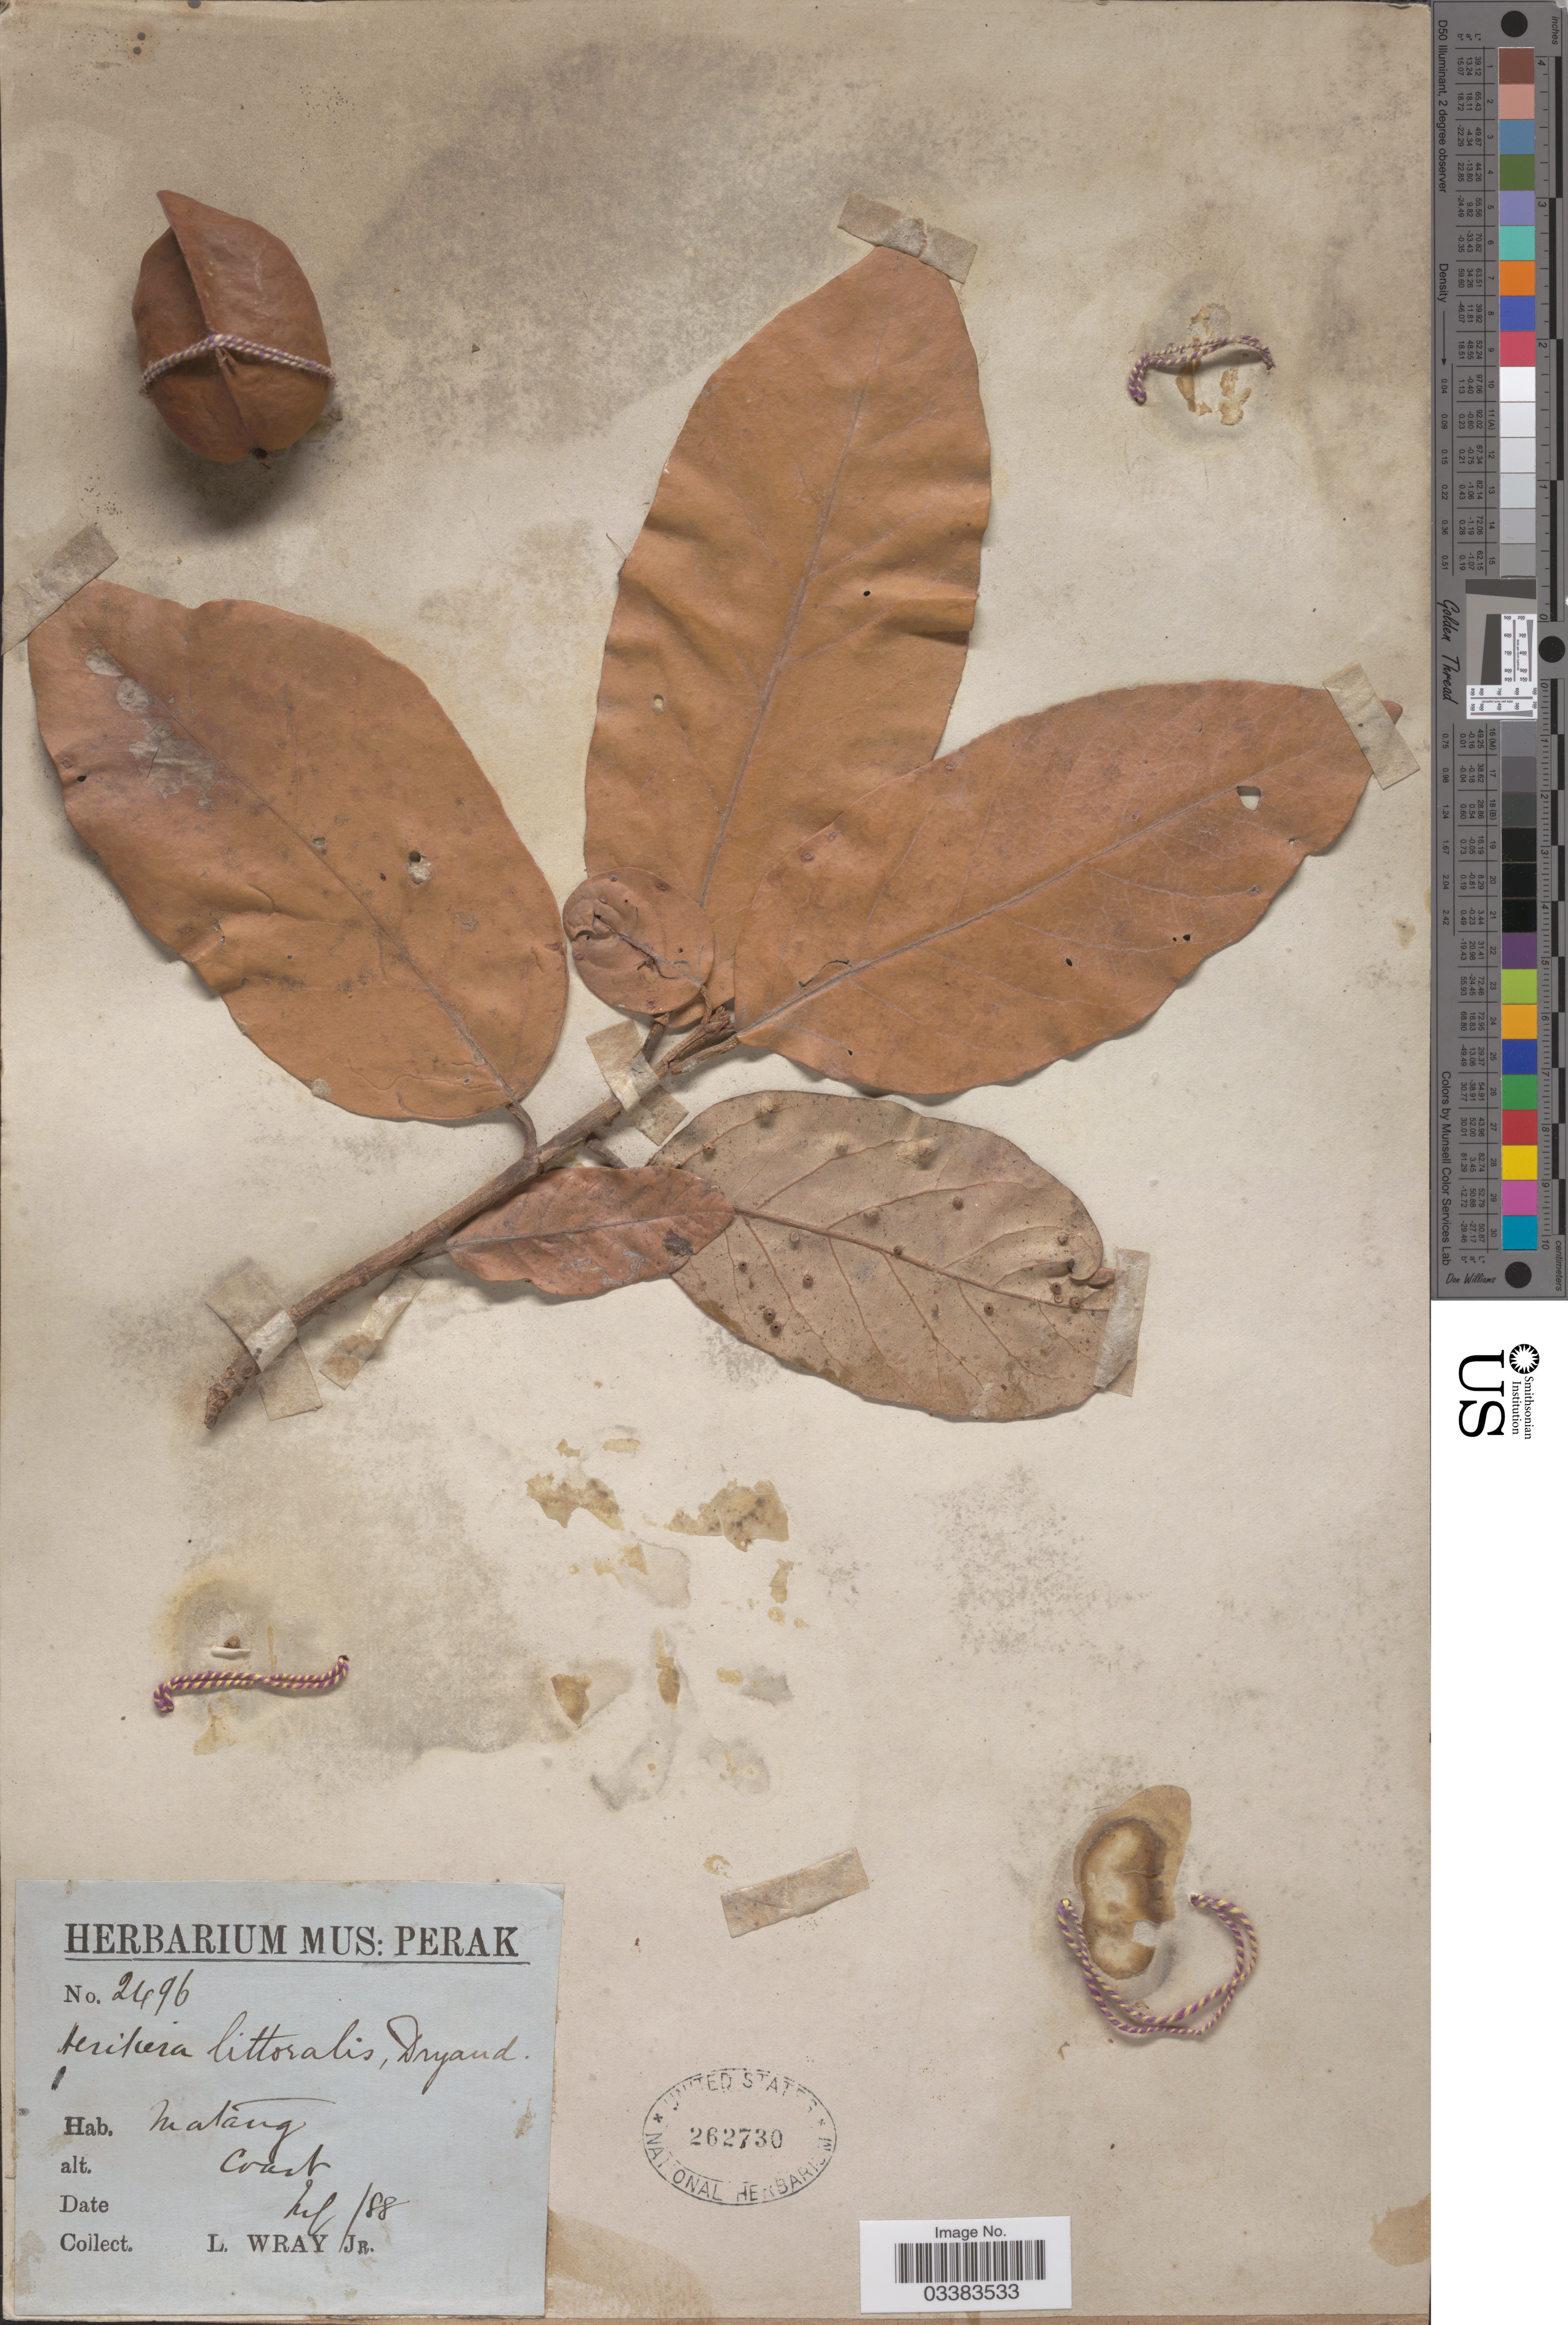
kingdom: Plantae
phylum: Tracheophyta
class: Magnoliopsida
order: Malvales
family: Malvaceae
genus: Heritiera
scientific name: Heritiera littoralis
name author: Aiton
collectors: L. Wray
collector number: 2496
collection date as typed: Transcribed d/m/y: /7/88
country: Malaysia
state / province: Perak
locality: Matang. Coast.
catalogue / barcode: US 262730